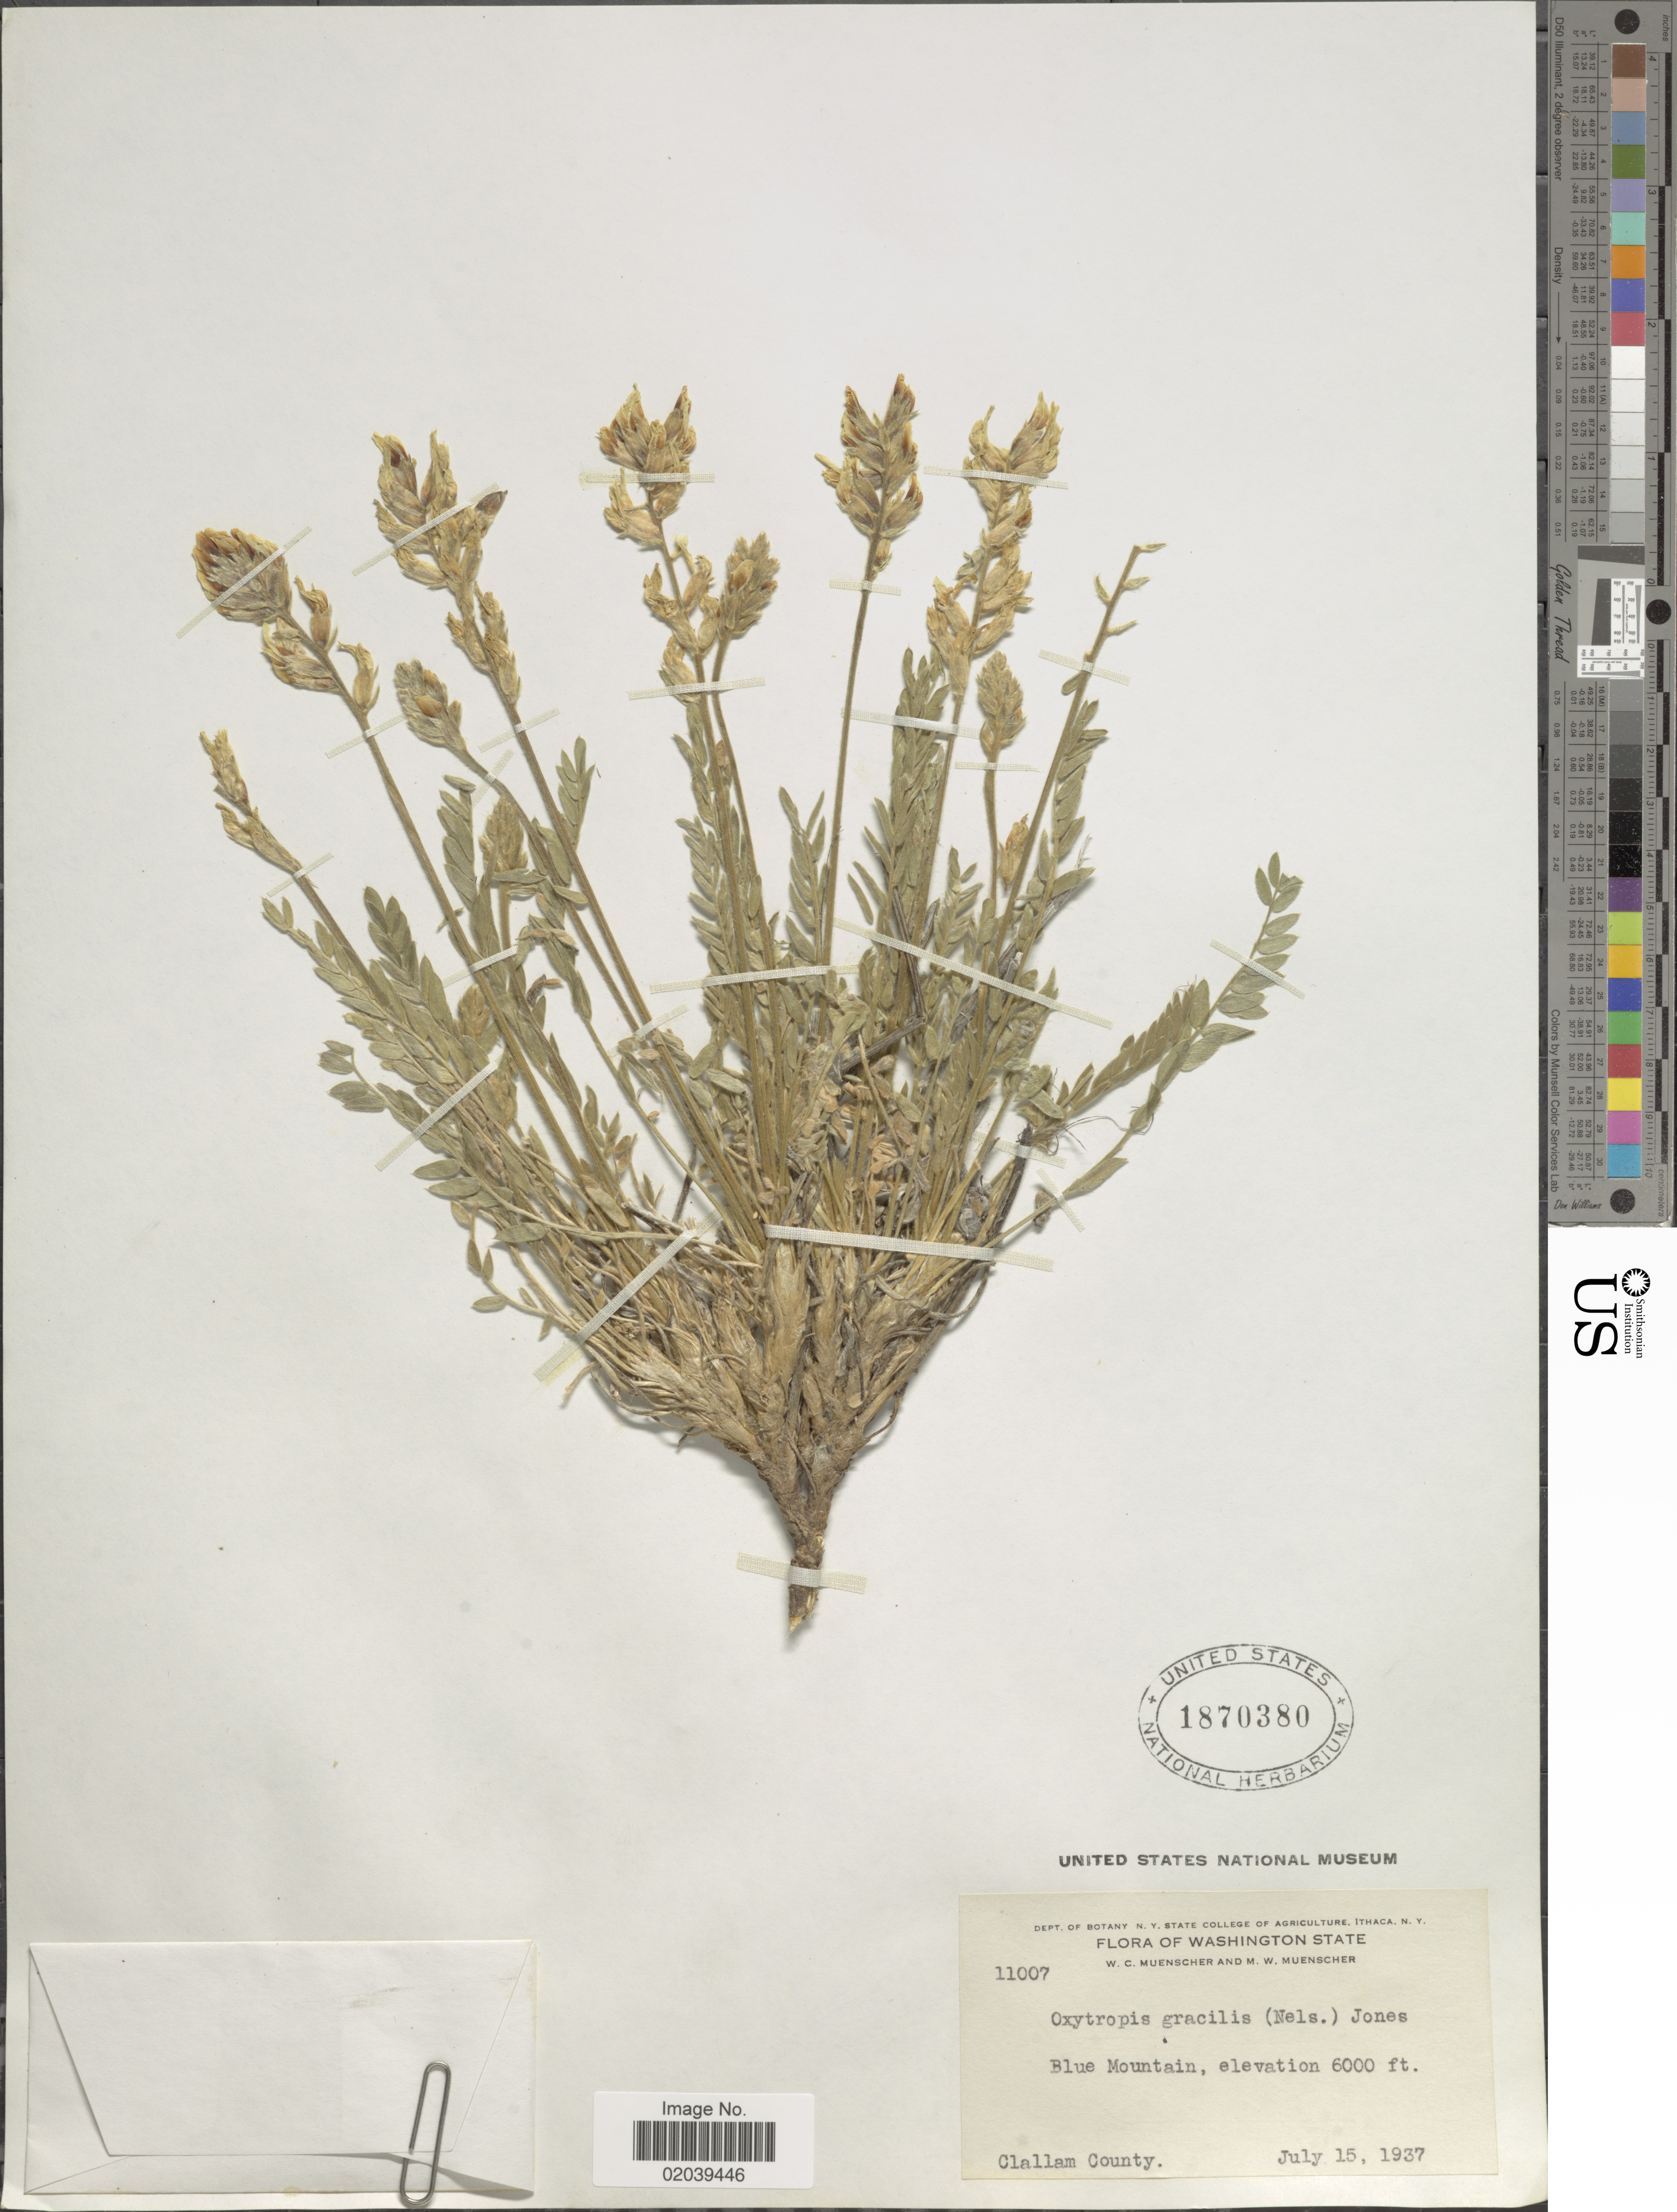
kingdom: Plantae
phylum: Tracheophyta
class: Magnoliopsida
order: Fabales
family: Fabaceae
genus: Oxytropis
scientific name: Oxytropis campestris var. gracilis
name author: (A. Nelson) Barneby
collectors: W. Muenscher & M. Muenscher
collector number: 11007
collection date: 1937-07-15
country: United States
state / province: Washington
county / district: Clallam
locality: Blue Mountain. Clallam County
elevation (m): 1829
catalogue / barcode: US 1870380